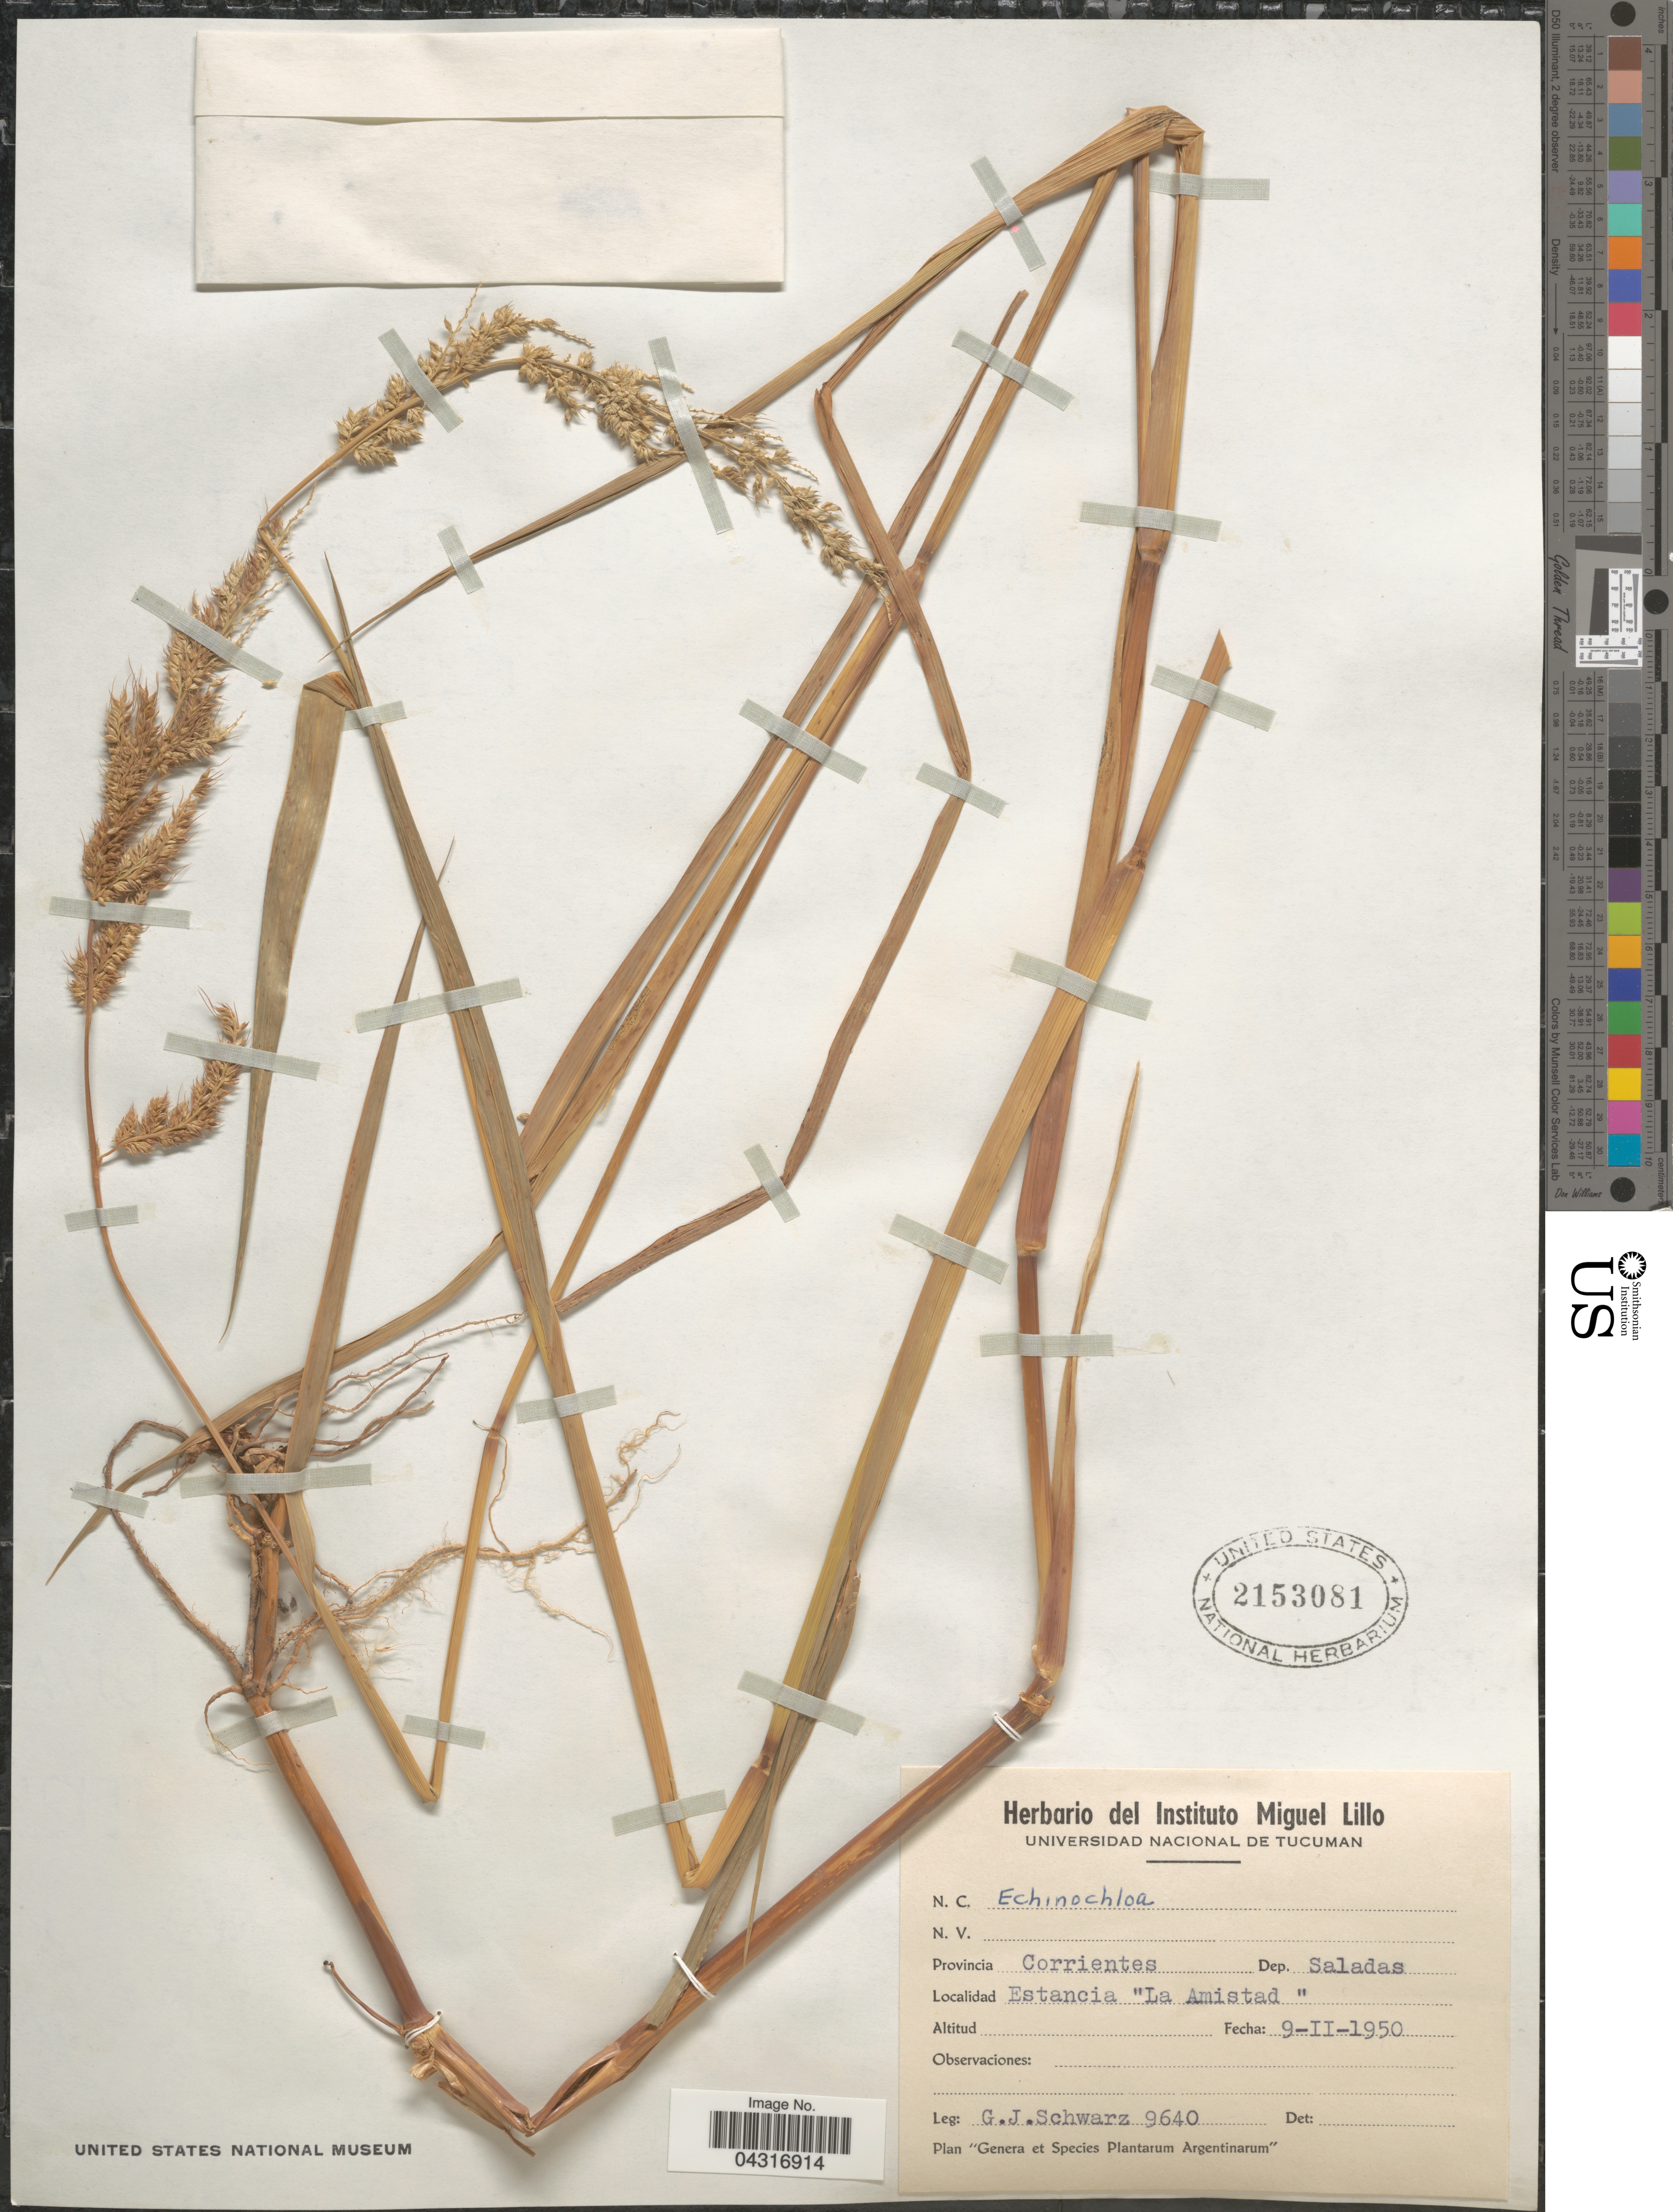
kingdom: Plantae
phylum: Tracheophyta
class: Liliopsida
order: Poales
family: Poaceae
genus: Echinochloa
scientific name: Echinochloa sp.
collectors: G. J. Schwarz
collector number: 9640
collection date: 1950-02-09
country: Argentina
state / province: Corrientes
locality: Dep. Saladas. Estancia "La Amistad".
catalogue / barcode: US 2153081